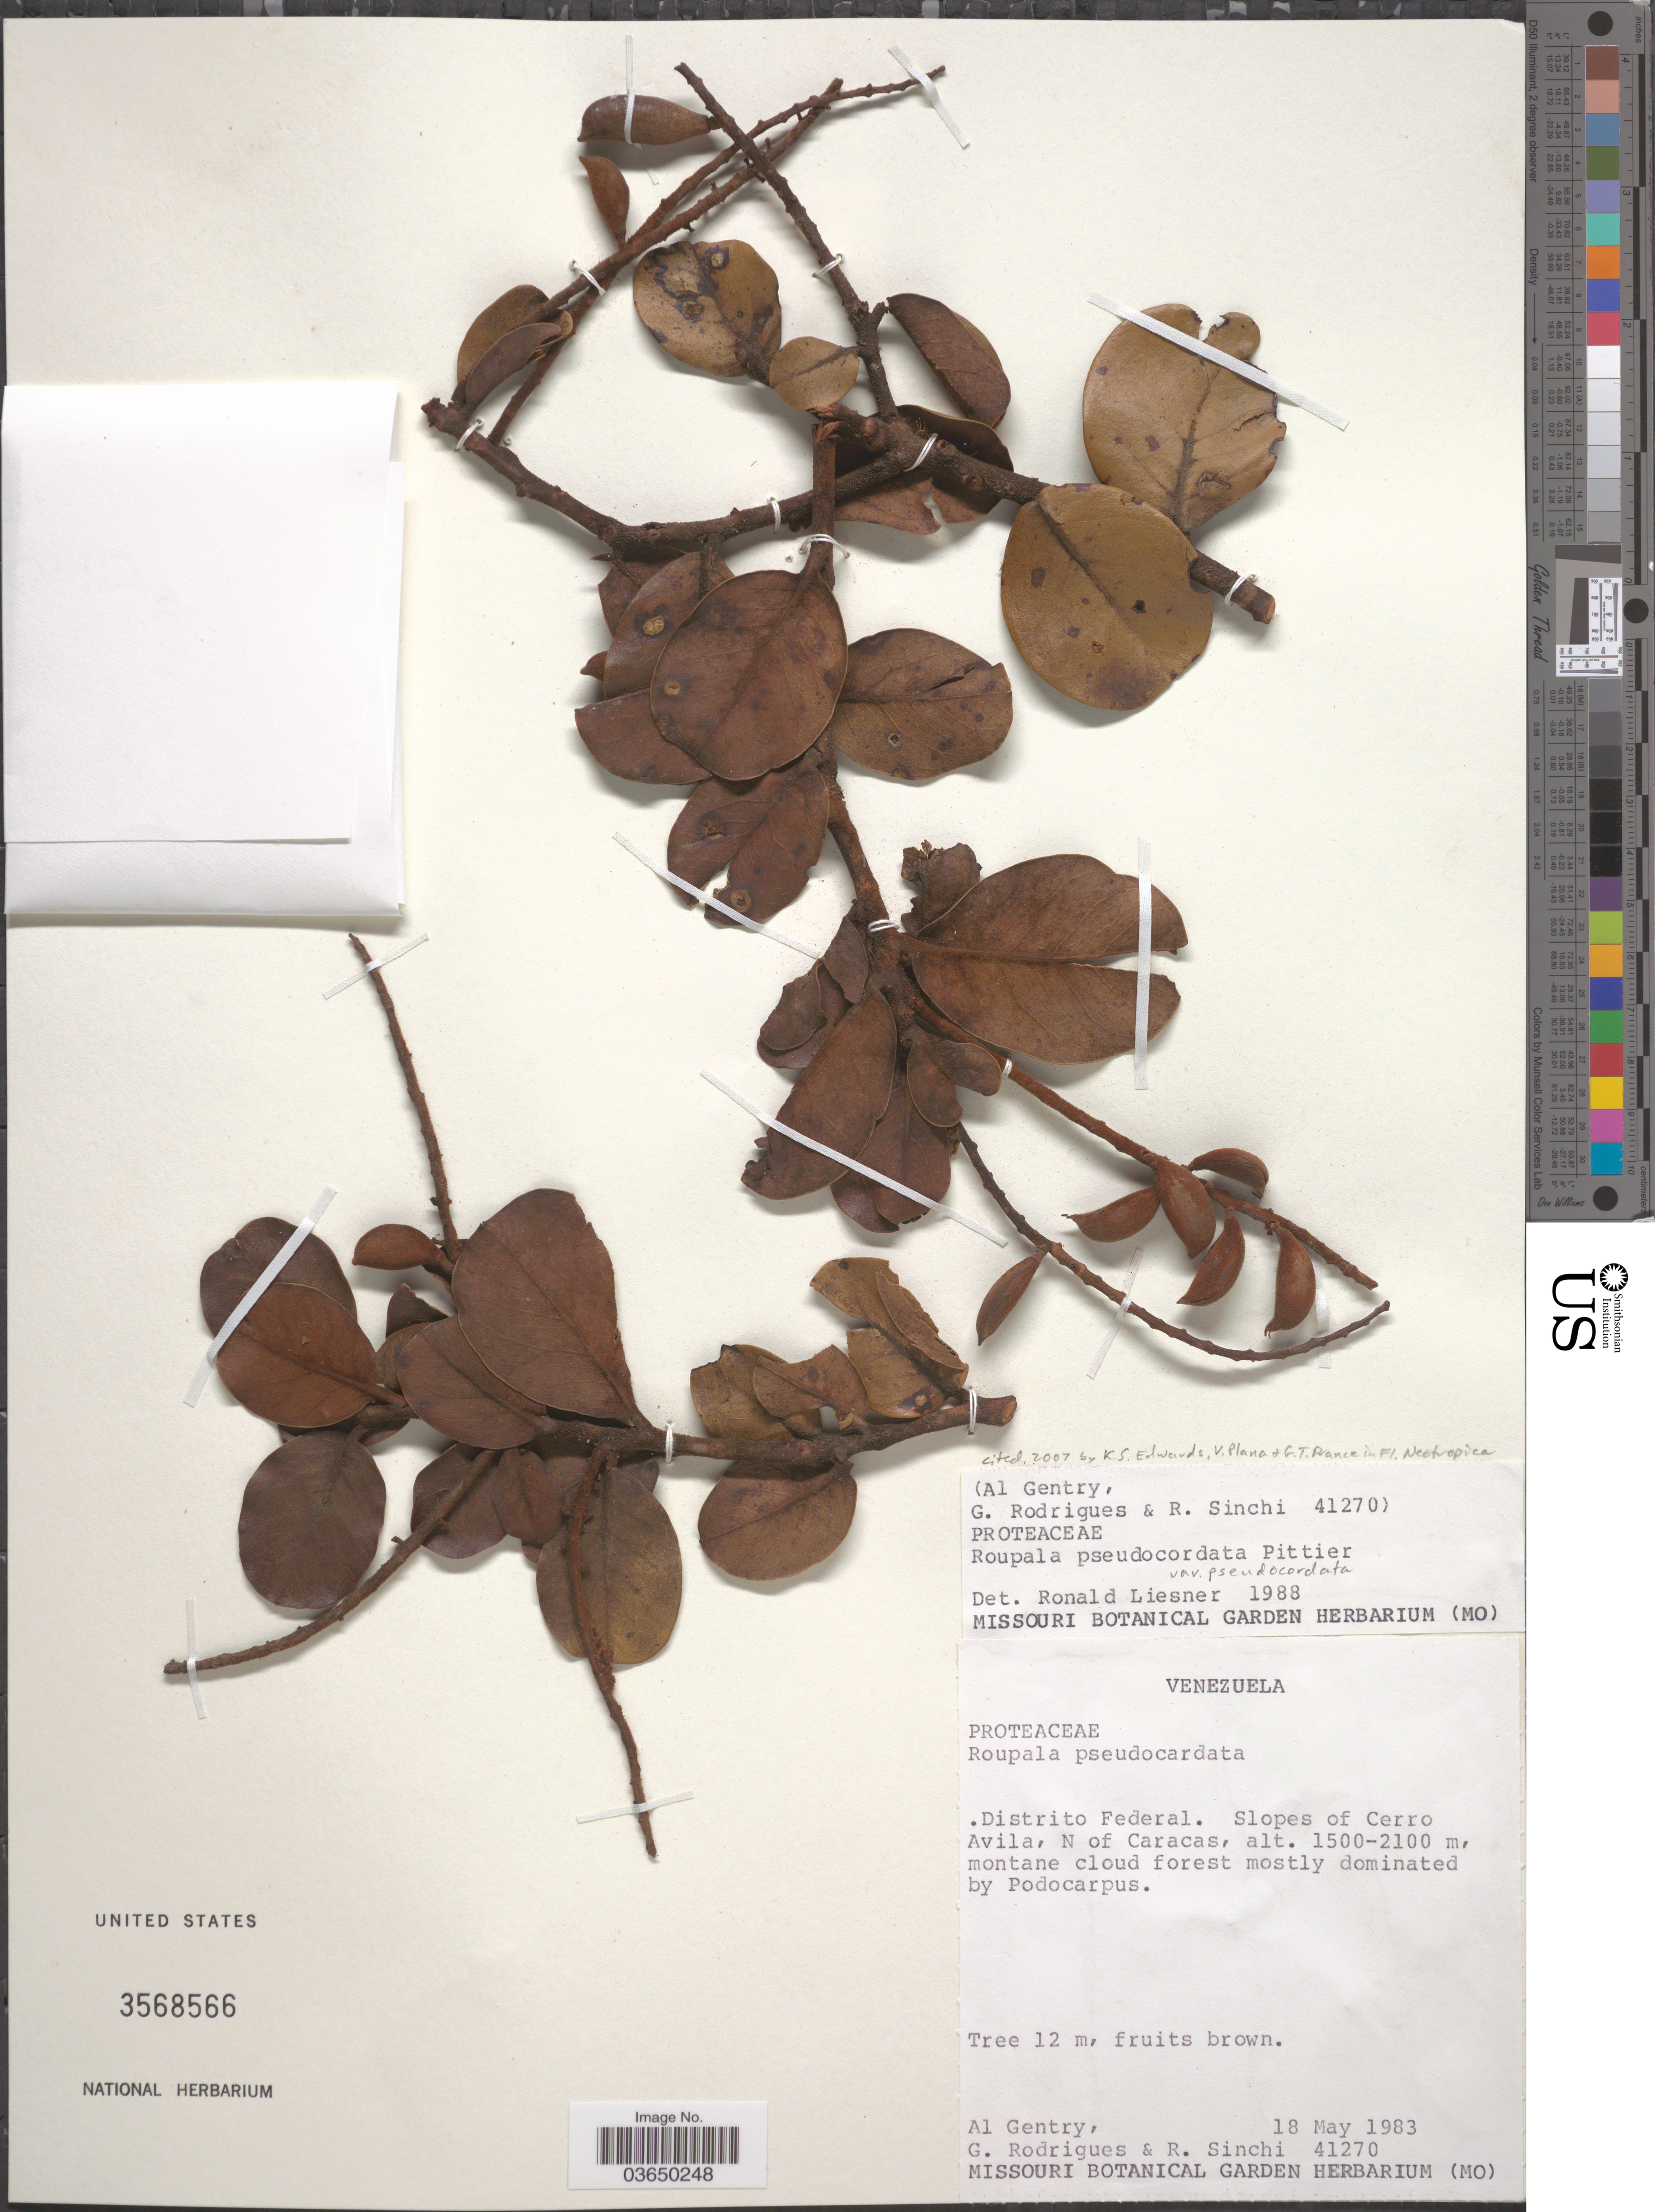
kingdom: Plantae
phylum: Tracheophyta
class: Magnoliopsida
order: Proteales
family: Proteaceae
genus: Roupala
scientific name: Roupala pseudocordata var. jahnii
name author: (Pittier) K.S. Edwards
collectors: A. H. Gentry, G. Rodrigues & R. Sinchi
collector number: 41270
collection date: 1983-05-18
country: Venezuela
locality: Distrito Federal. Slopes of Cerro Avila, N of Caracas.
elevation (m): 1500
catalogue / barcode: US 3568566